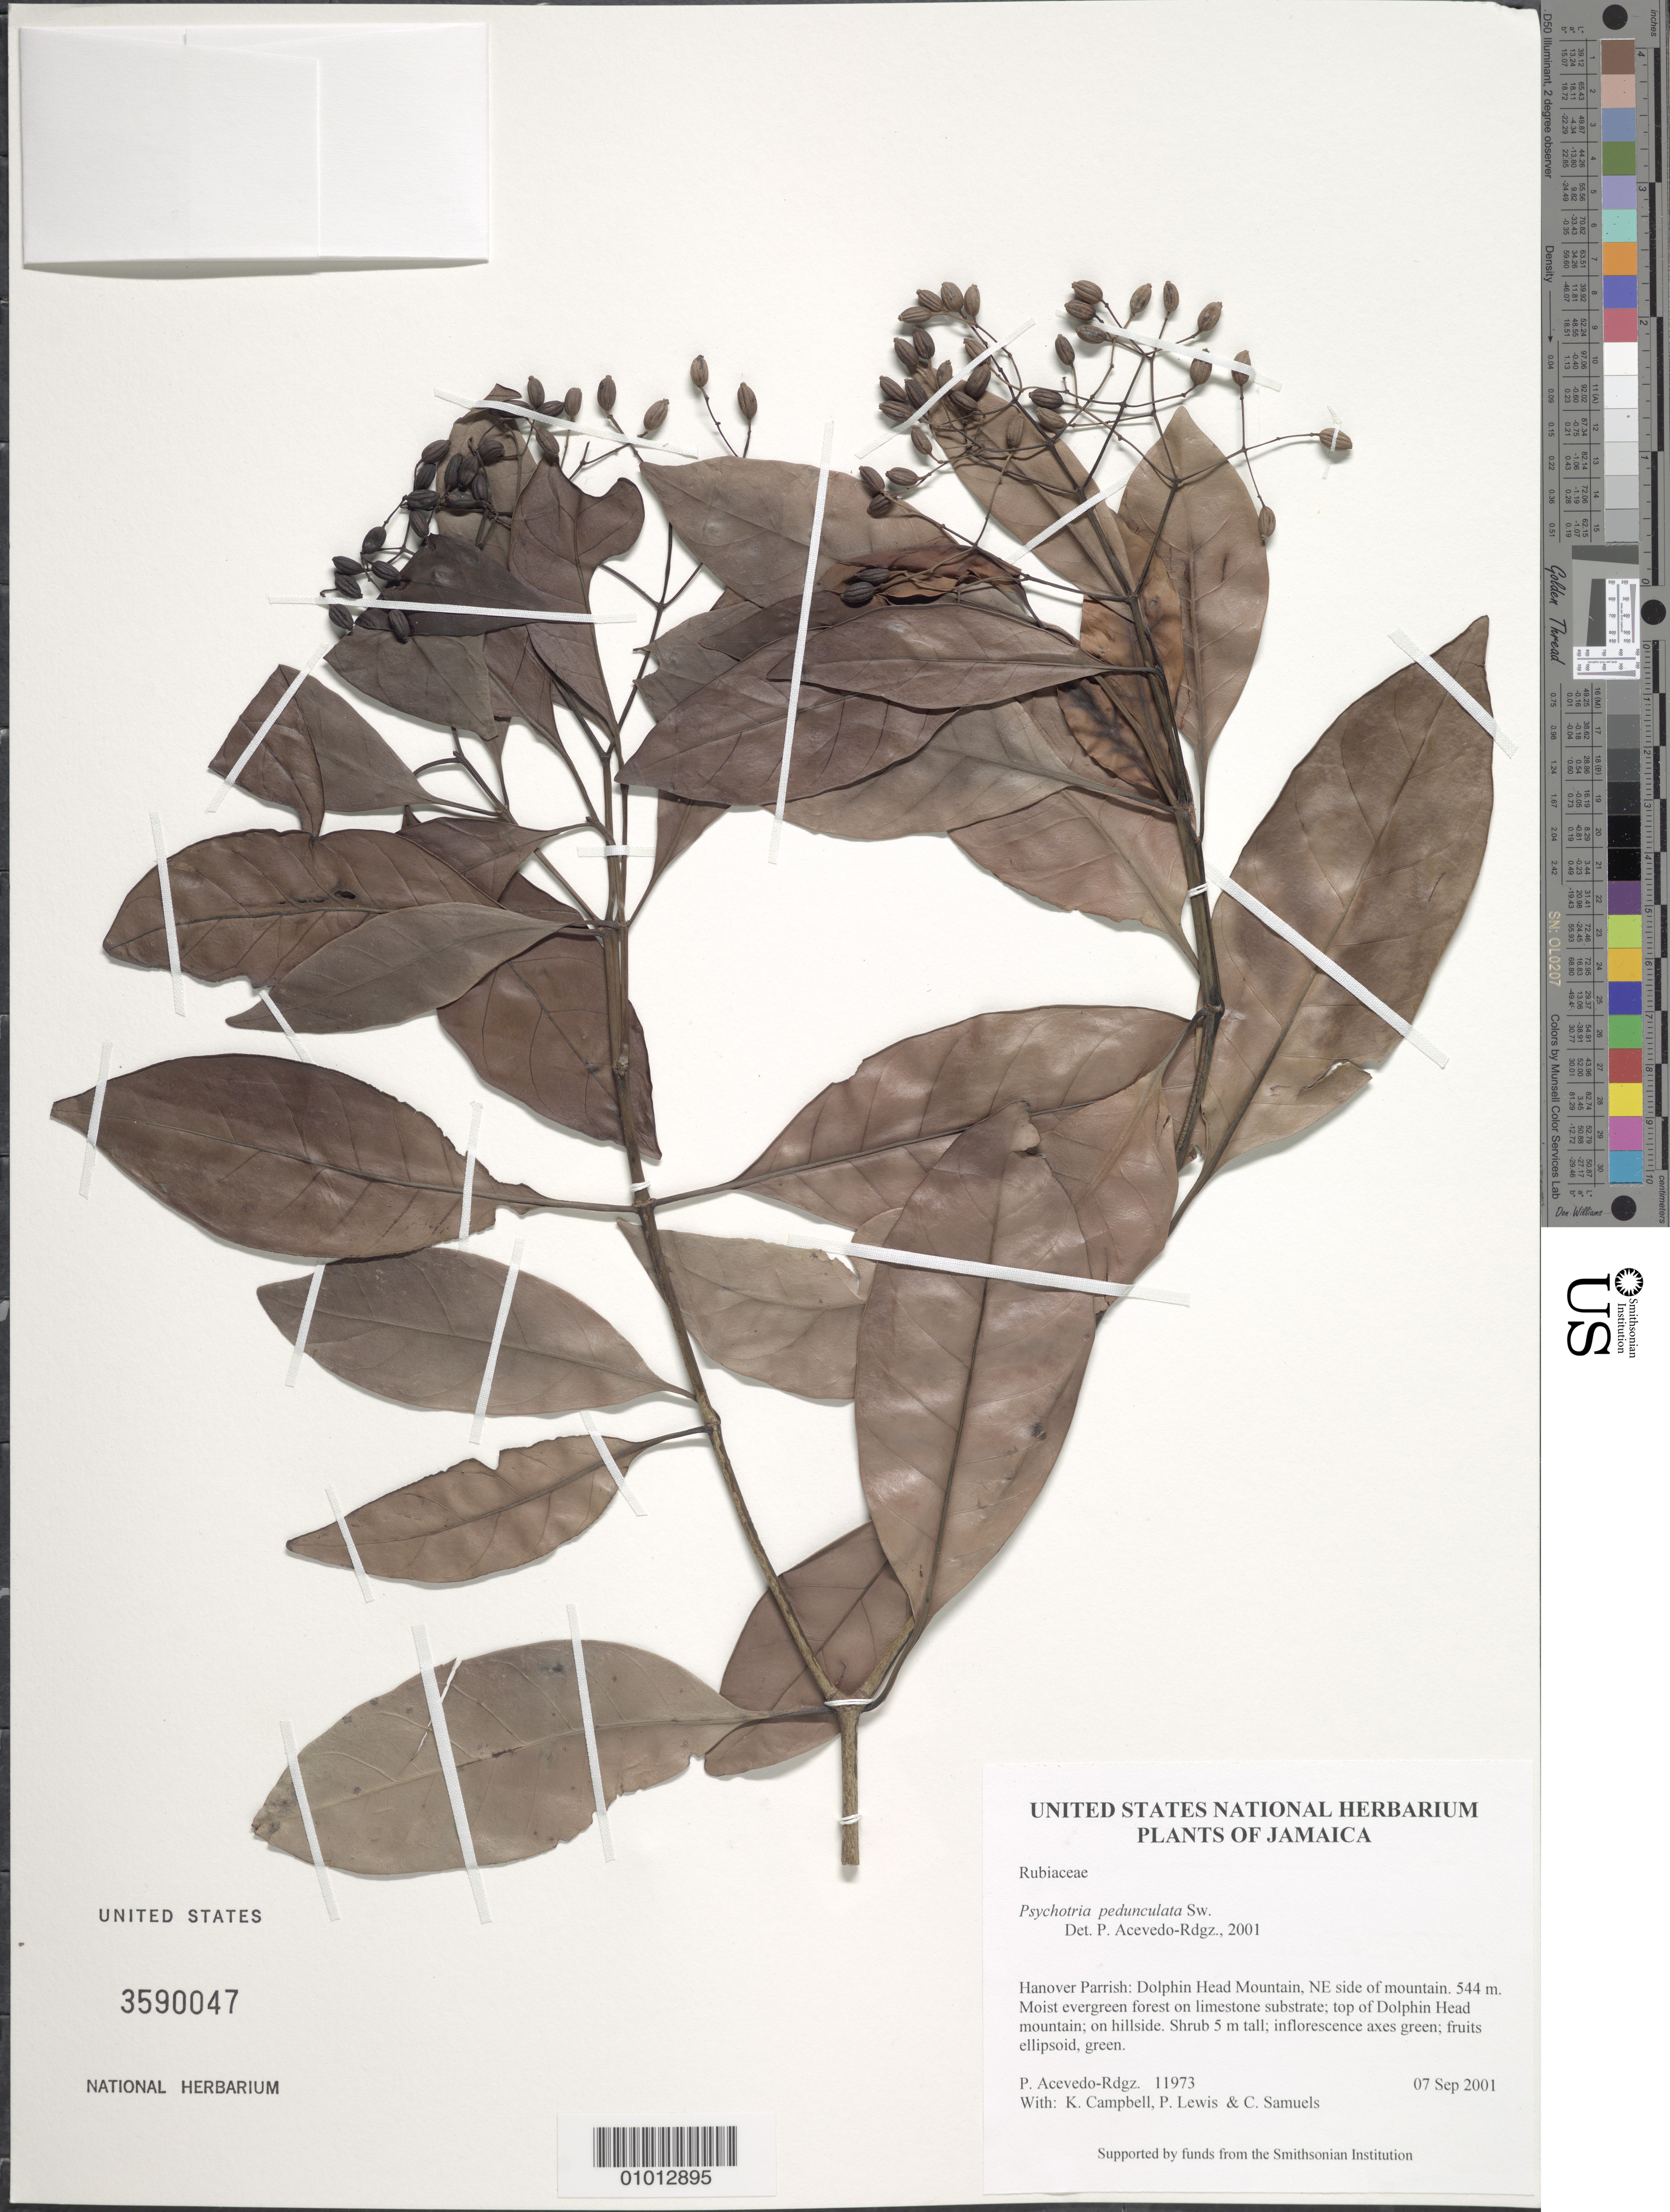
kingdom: Plantae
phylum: Tracheophyta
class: Magnoliopsida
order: Gentianales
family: Rubiaceae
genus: Psychotria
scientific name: Psychotria pedunculata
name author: Sw.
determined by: Acevedo-Rodríguez, P., (BOT), Smithsonian Institution - National Museum of Natural History (UNITED STATES)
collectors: P. Acevedo-Rodr., K. Campbell, P. Lewis & C. Samuels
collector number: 11973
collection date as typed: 07 Sep 2001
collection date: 2001-09-07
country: Jamaica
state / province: Hanover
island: Jamaica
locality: Hanover Parrish: Dolphin Head Mountain, NE side of mountain.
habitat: Moist evergreen forest on limestone substrate; top of Dolphin Head mountain; on hillside.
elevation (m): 544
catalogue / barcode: US 3590047